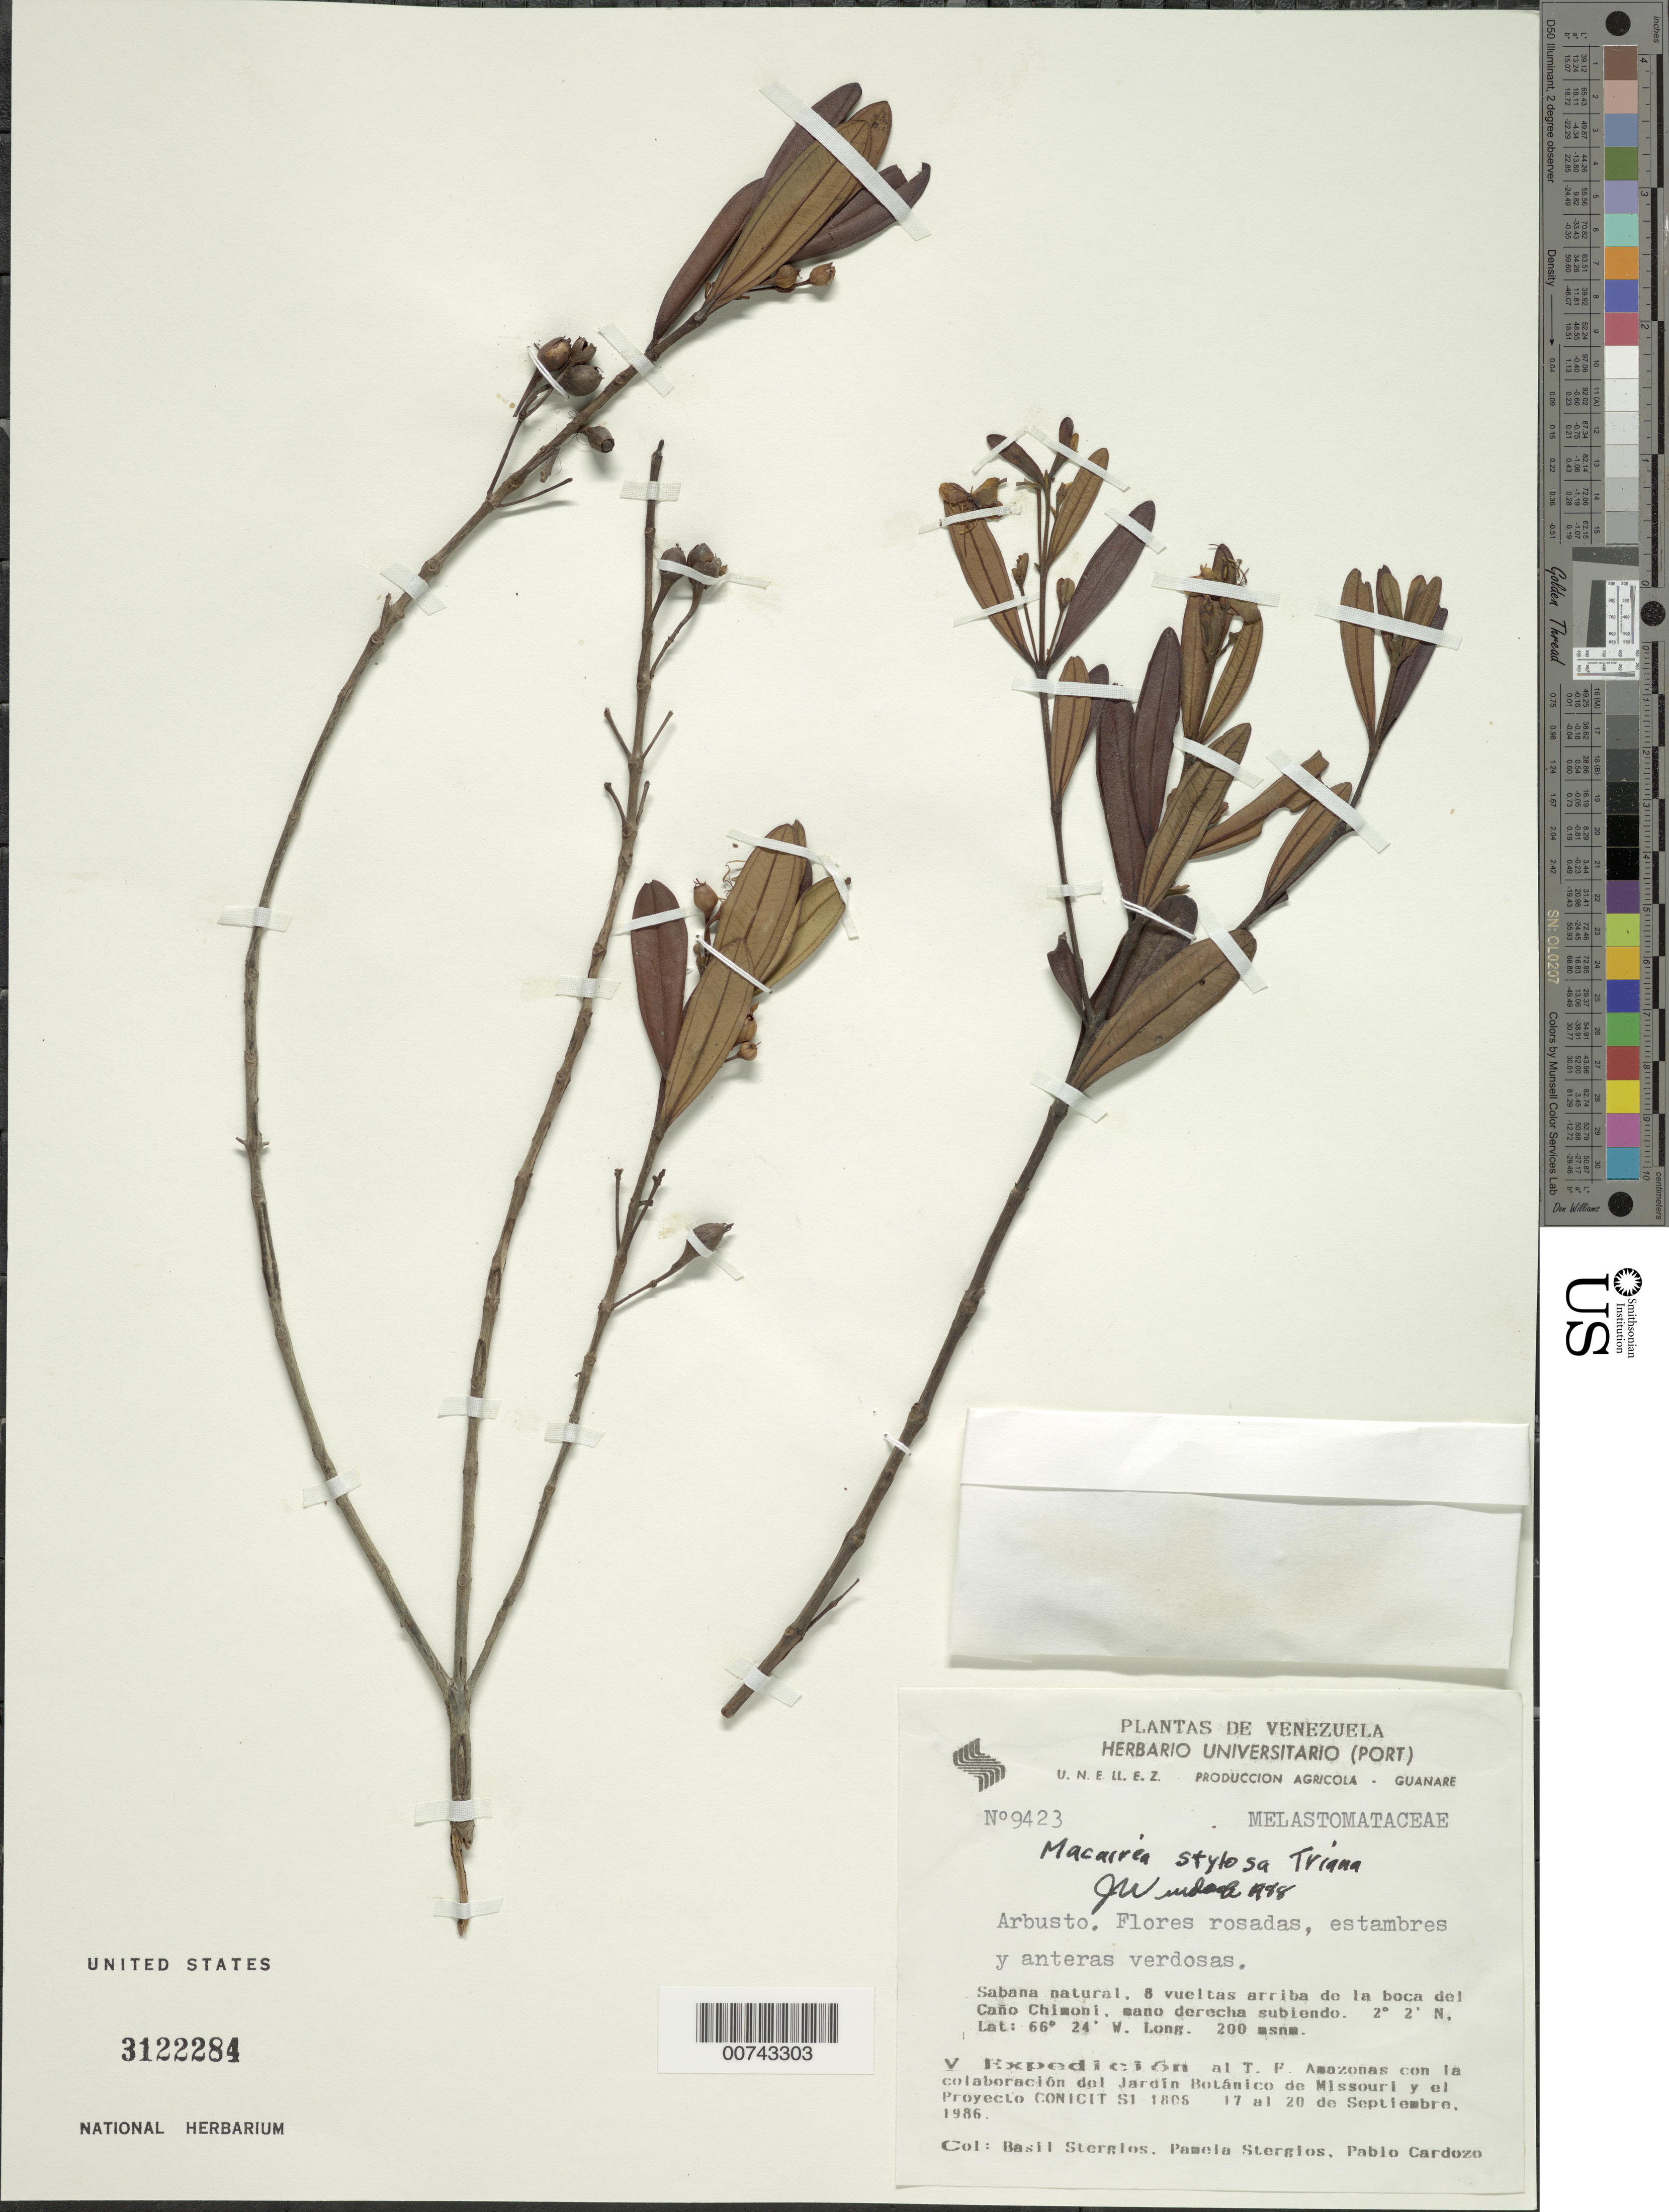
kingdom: Plantae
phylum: Tracheophyta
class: Magnoliopsida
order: Myrtales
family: Melastomataceae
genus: Macairea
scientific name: Macairea stylosa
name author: Triana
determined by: Wurdack, John J., (US), US (UNITED STATES)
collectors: B. G. Stergios, P. Stergios & P. Cardozo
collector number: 9423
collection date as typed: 17-Sep-86 to 20-Sep-86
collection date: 1986-09-17/1986-09-20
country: Venezuela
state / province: Amazonas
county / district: Río Negro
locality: Caño Chimoni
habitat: Sabana natural, 8 vueltas arriba de la boca del Cano Chimuni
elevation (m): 200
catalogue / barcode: US 3122284